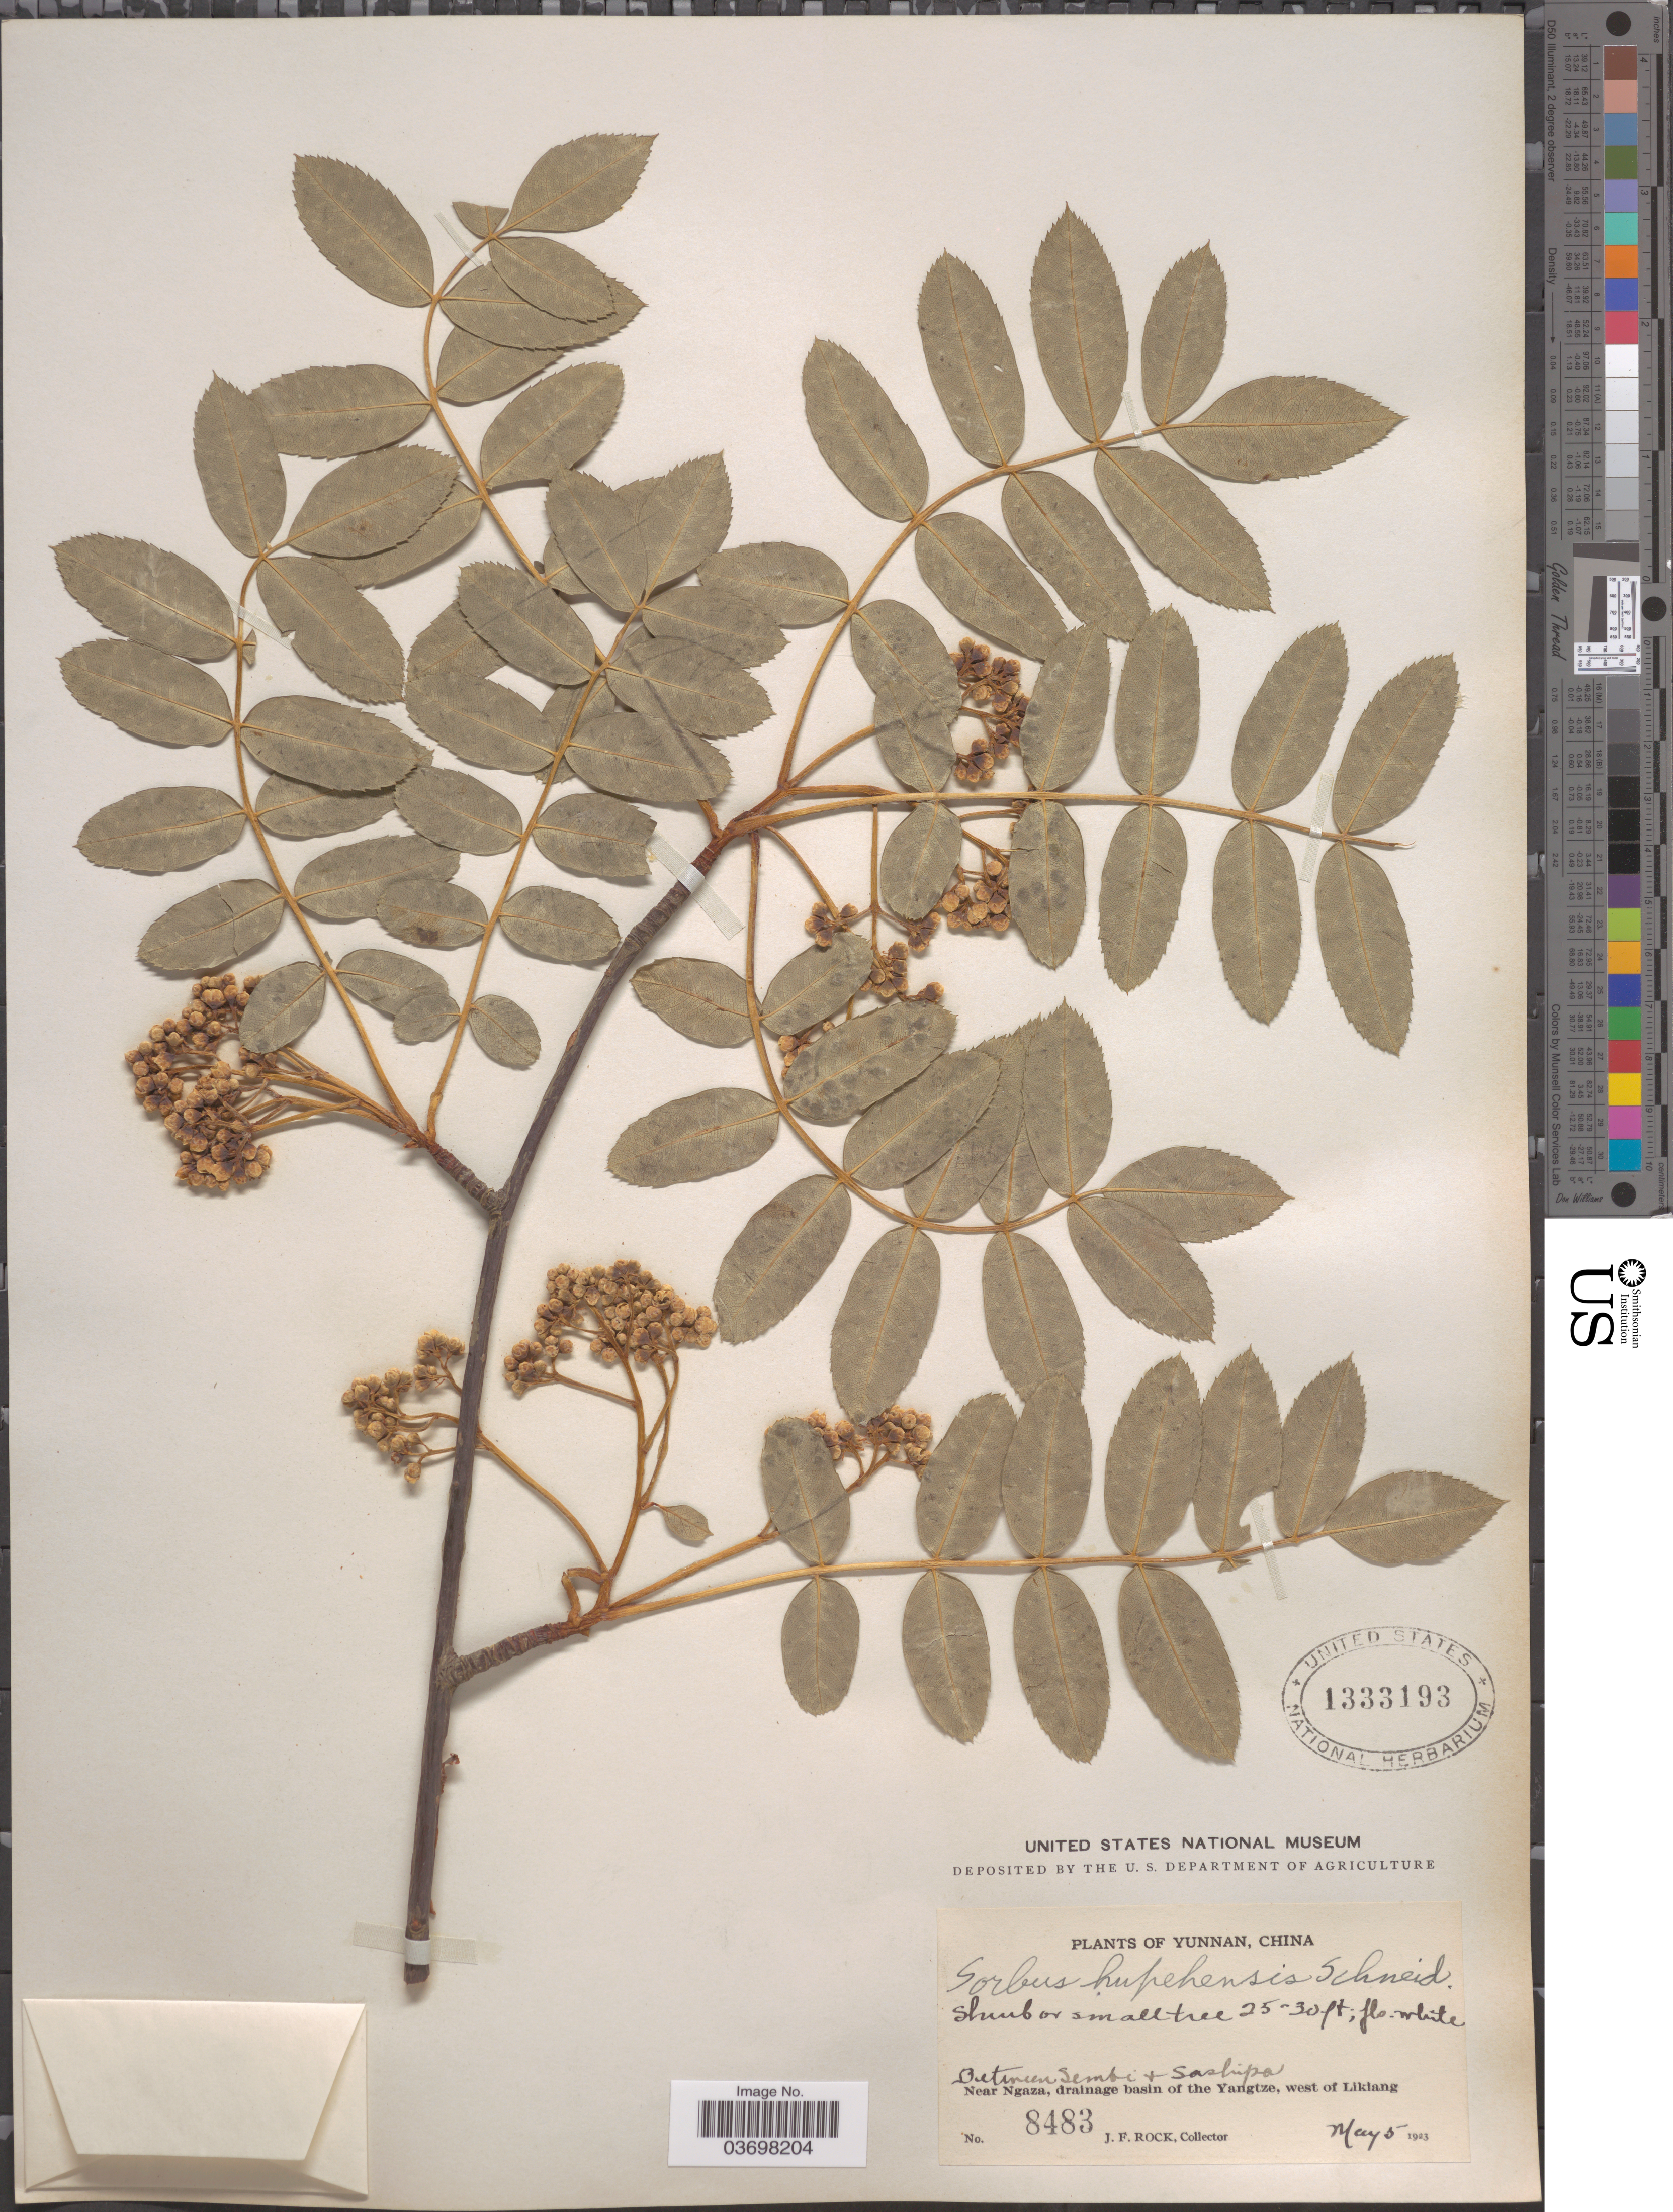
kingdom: Plantae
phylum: Tracheophyta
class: Magnoliopsida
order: Rosales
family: Rosaceae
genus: Sorbus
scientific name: Sorbus discolor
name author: hort.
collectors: J. Rock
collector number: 8483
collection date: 1923-05-05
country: China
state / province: Yunnan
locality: Between Sembi [interpreted] & Saskipa [interpreted]. Near Ngaza, drainage basin of the Yangtze, west of Likiang.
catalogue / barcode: US 1333193